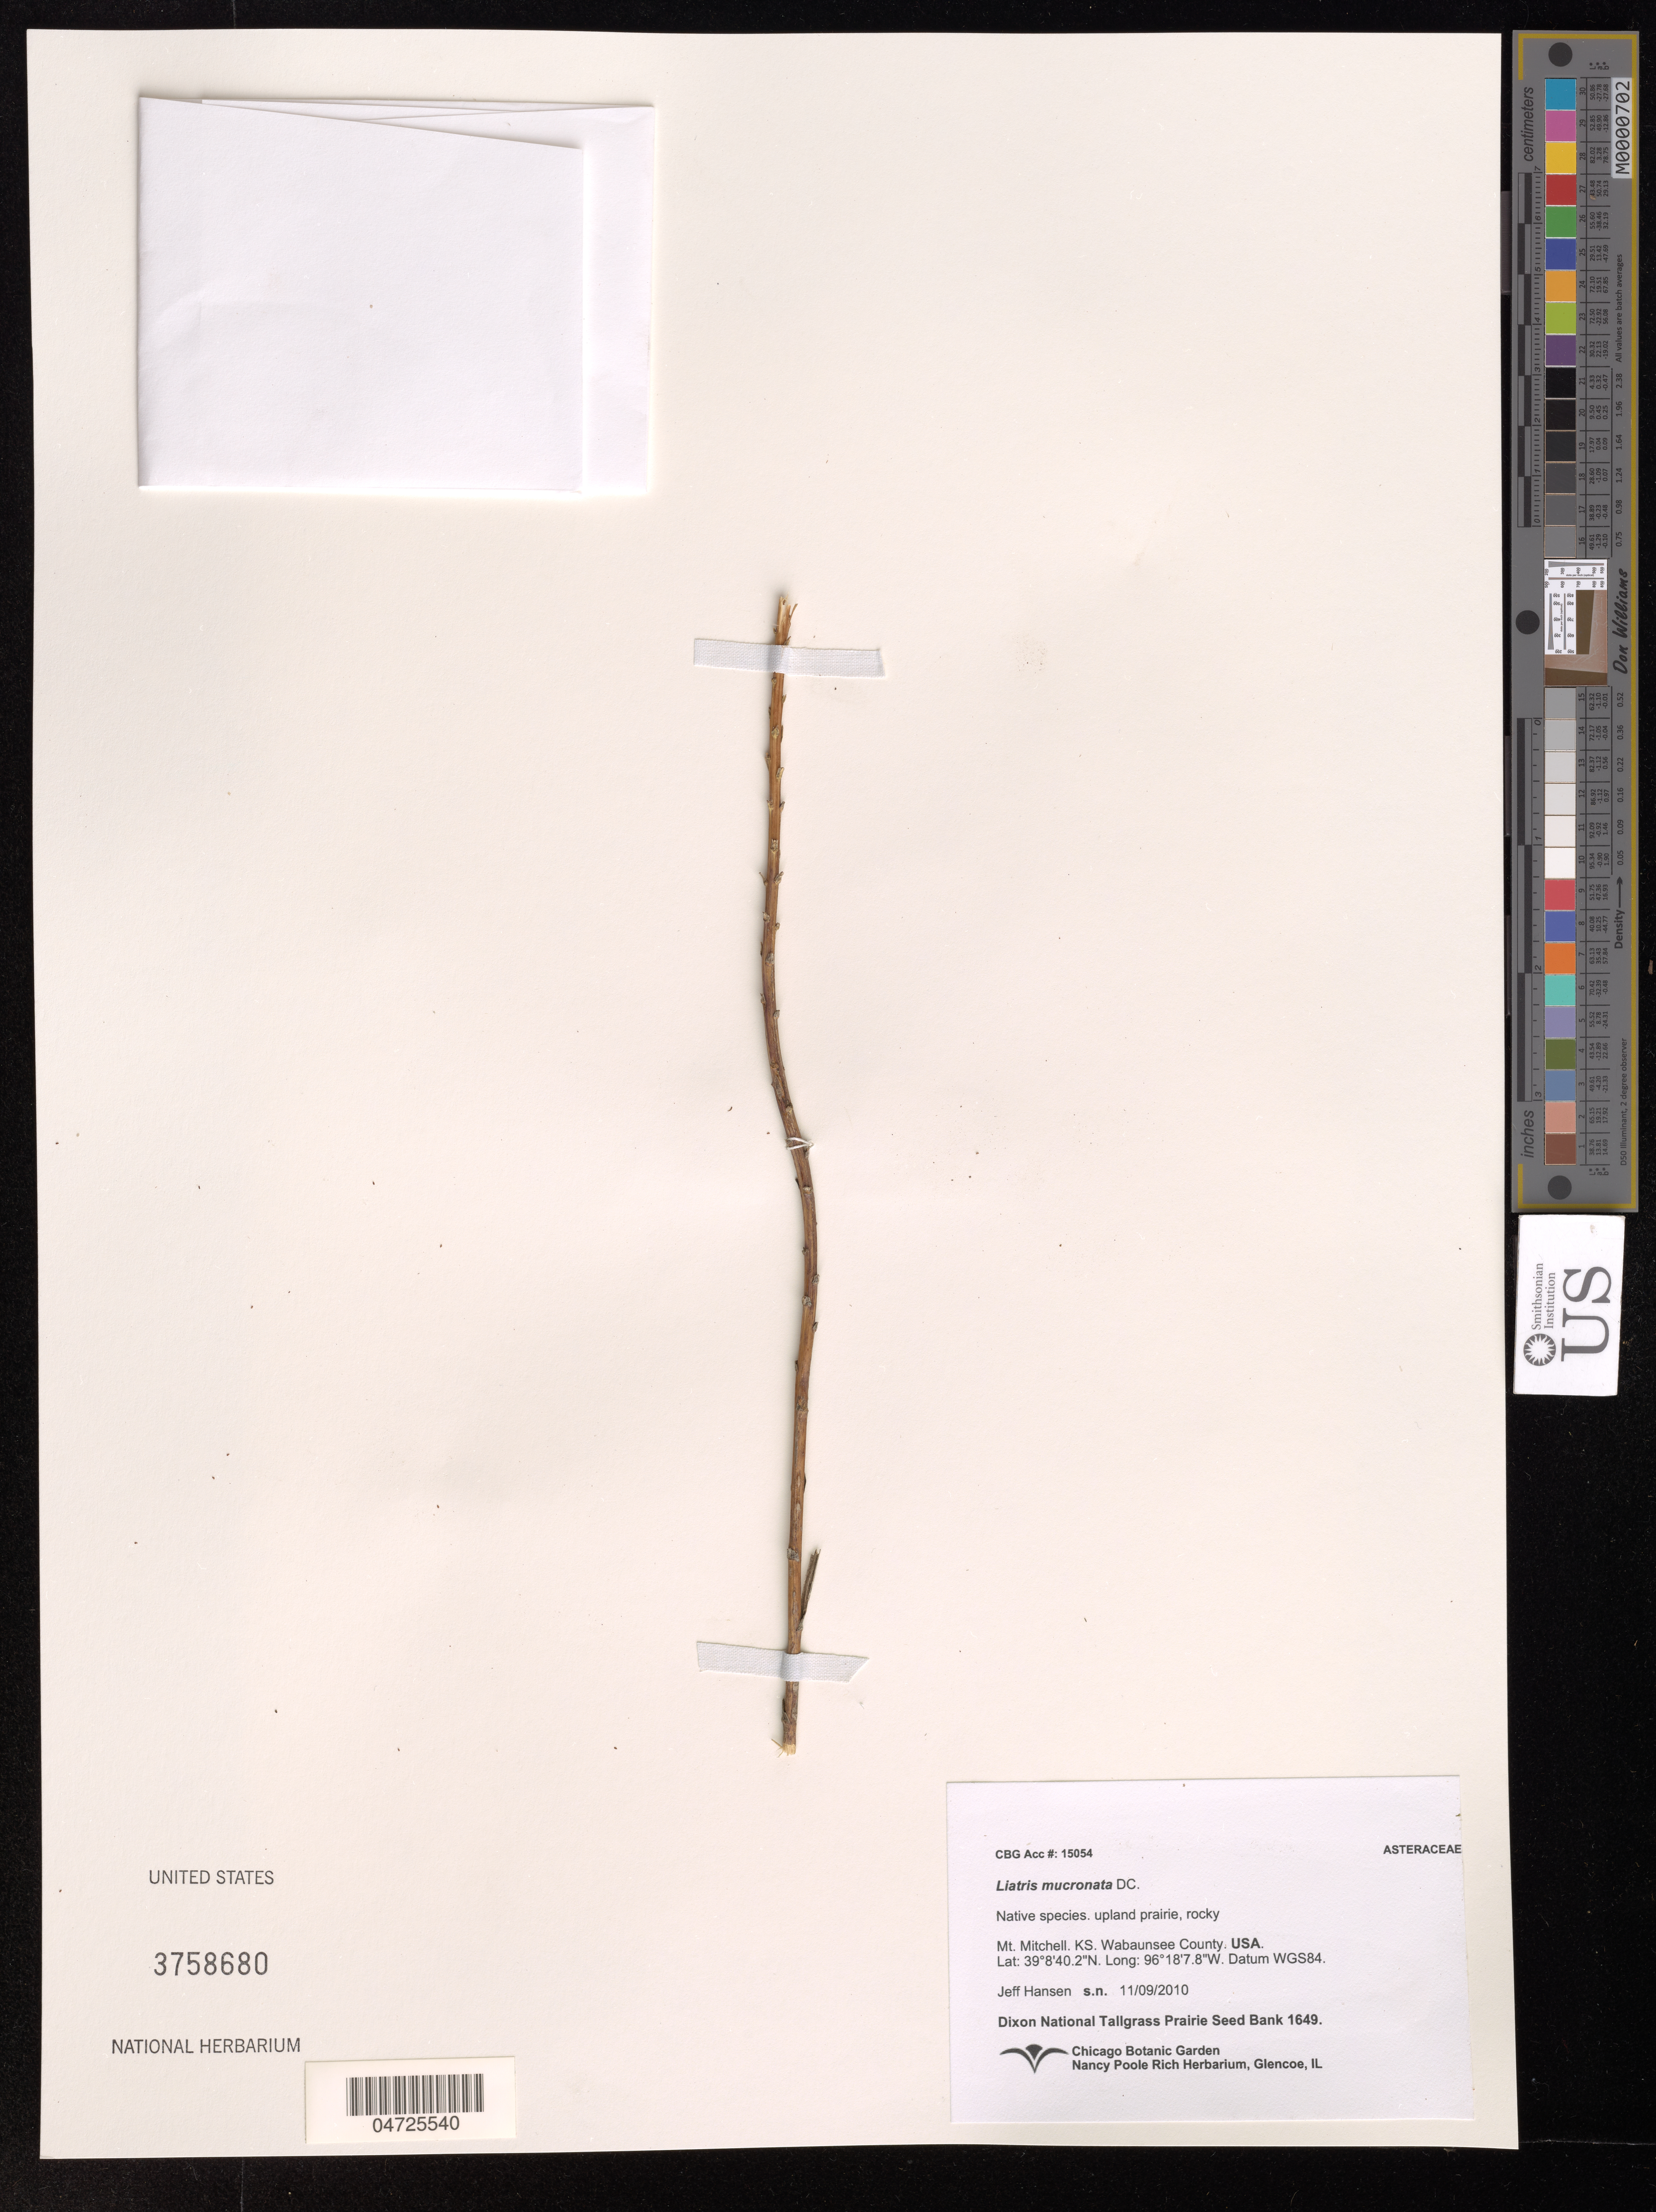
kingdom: Plantae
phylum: Tracheophyta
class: Magnoliopsida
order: Asterales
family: Asteraceae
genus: Liatris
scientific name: Liatris mucronata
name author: DC.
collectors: J. Hansen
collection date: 2010-11-09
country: United States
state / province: Kansas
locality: Mt. Mitchell. Wabaunsee County. Datum WGS84.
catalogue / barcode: US 3758680